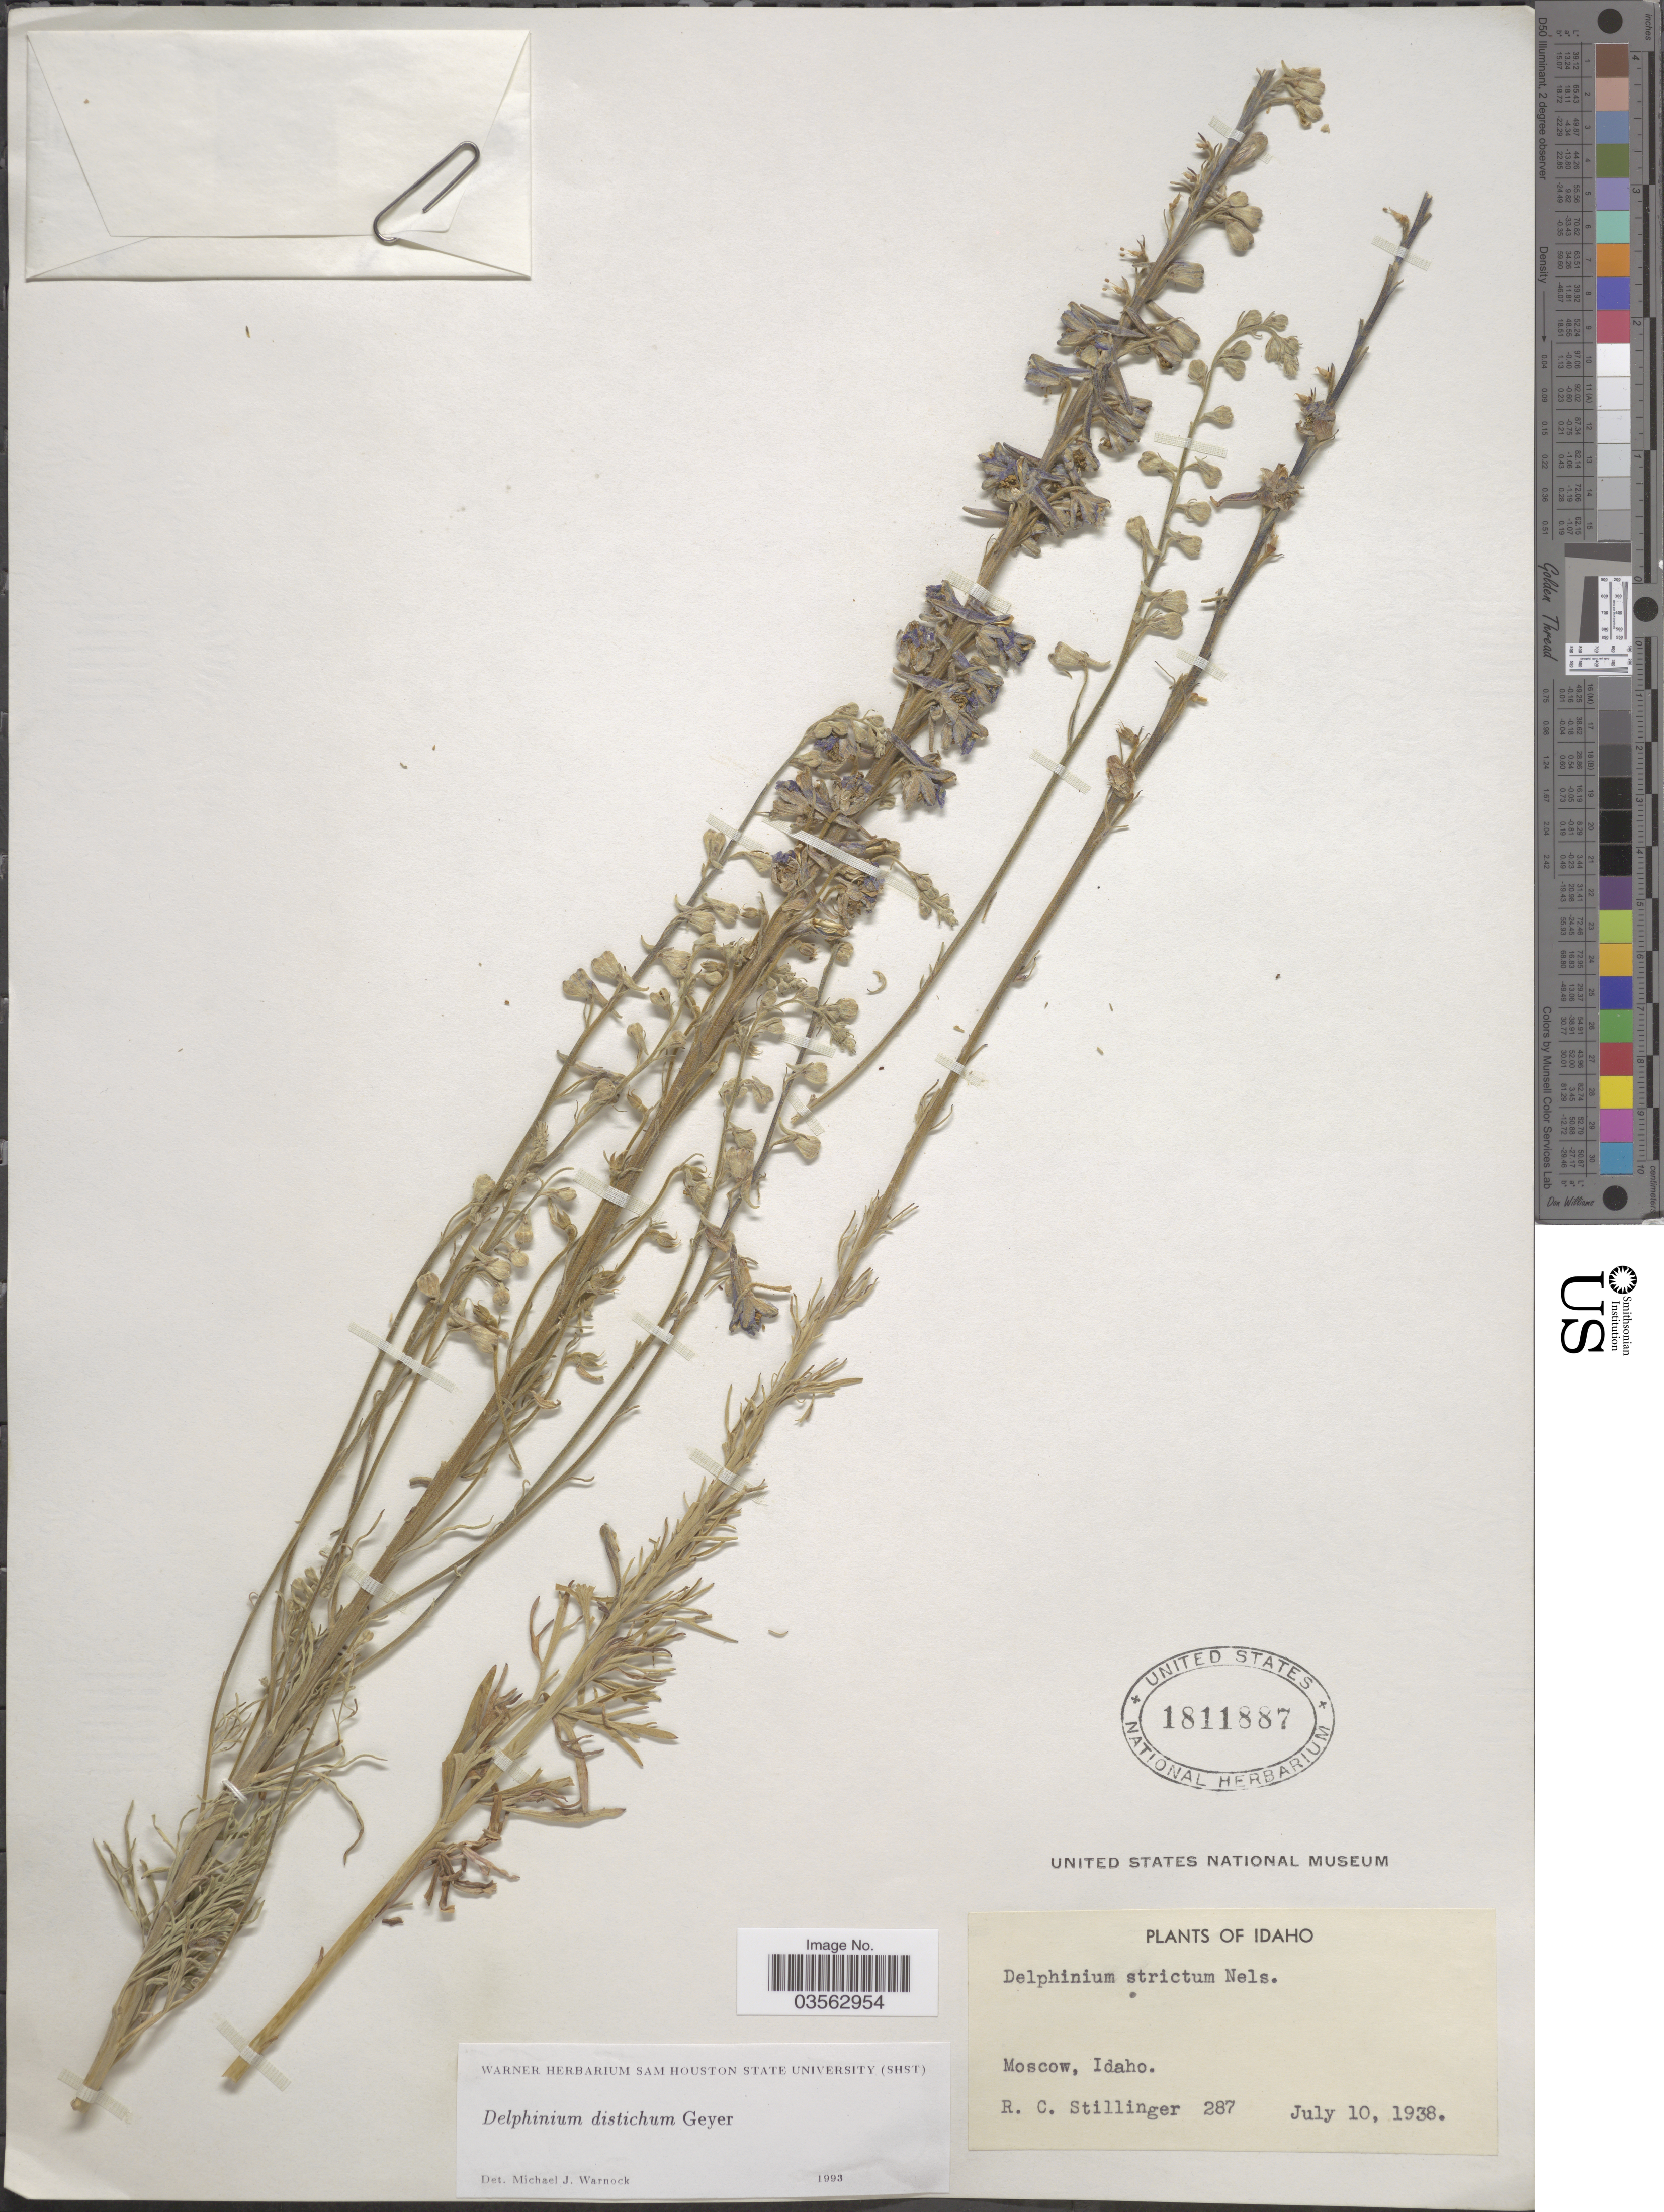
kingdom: Plantae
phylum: Tracheophyta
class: Magnoliopsida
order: Ranunculales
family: Ranunculaceae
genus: Delphinium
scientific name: Delphinium distichum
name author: Geyer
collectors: R. Stillinger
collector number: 287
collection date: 1938-07-10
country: United States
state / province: Idaho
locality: Moscow.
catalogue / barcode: US 1811887